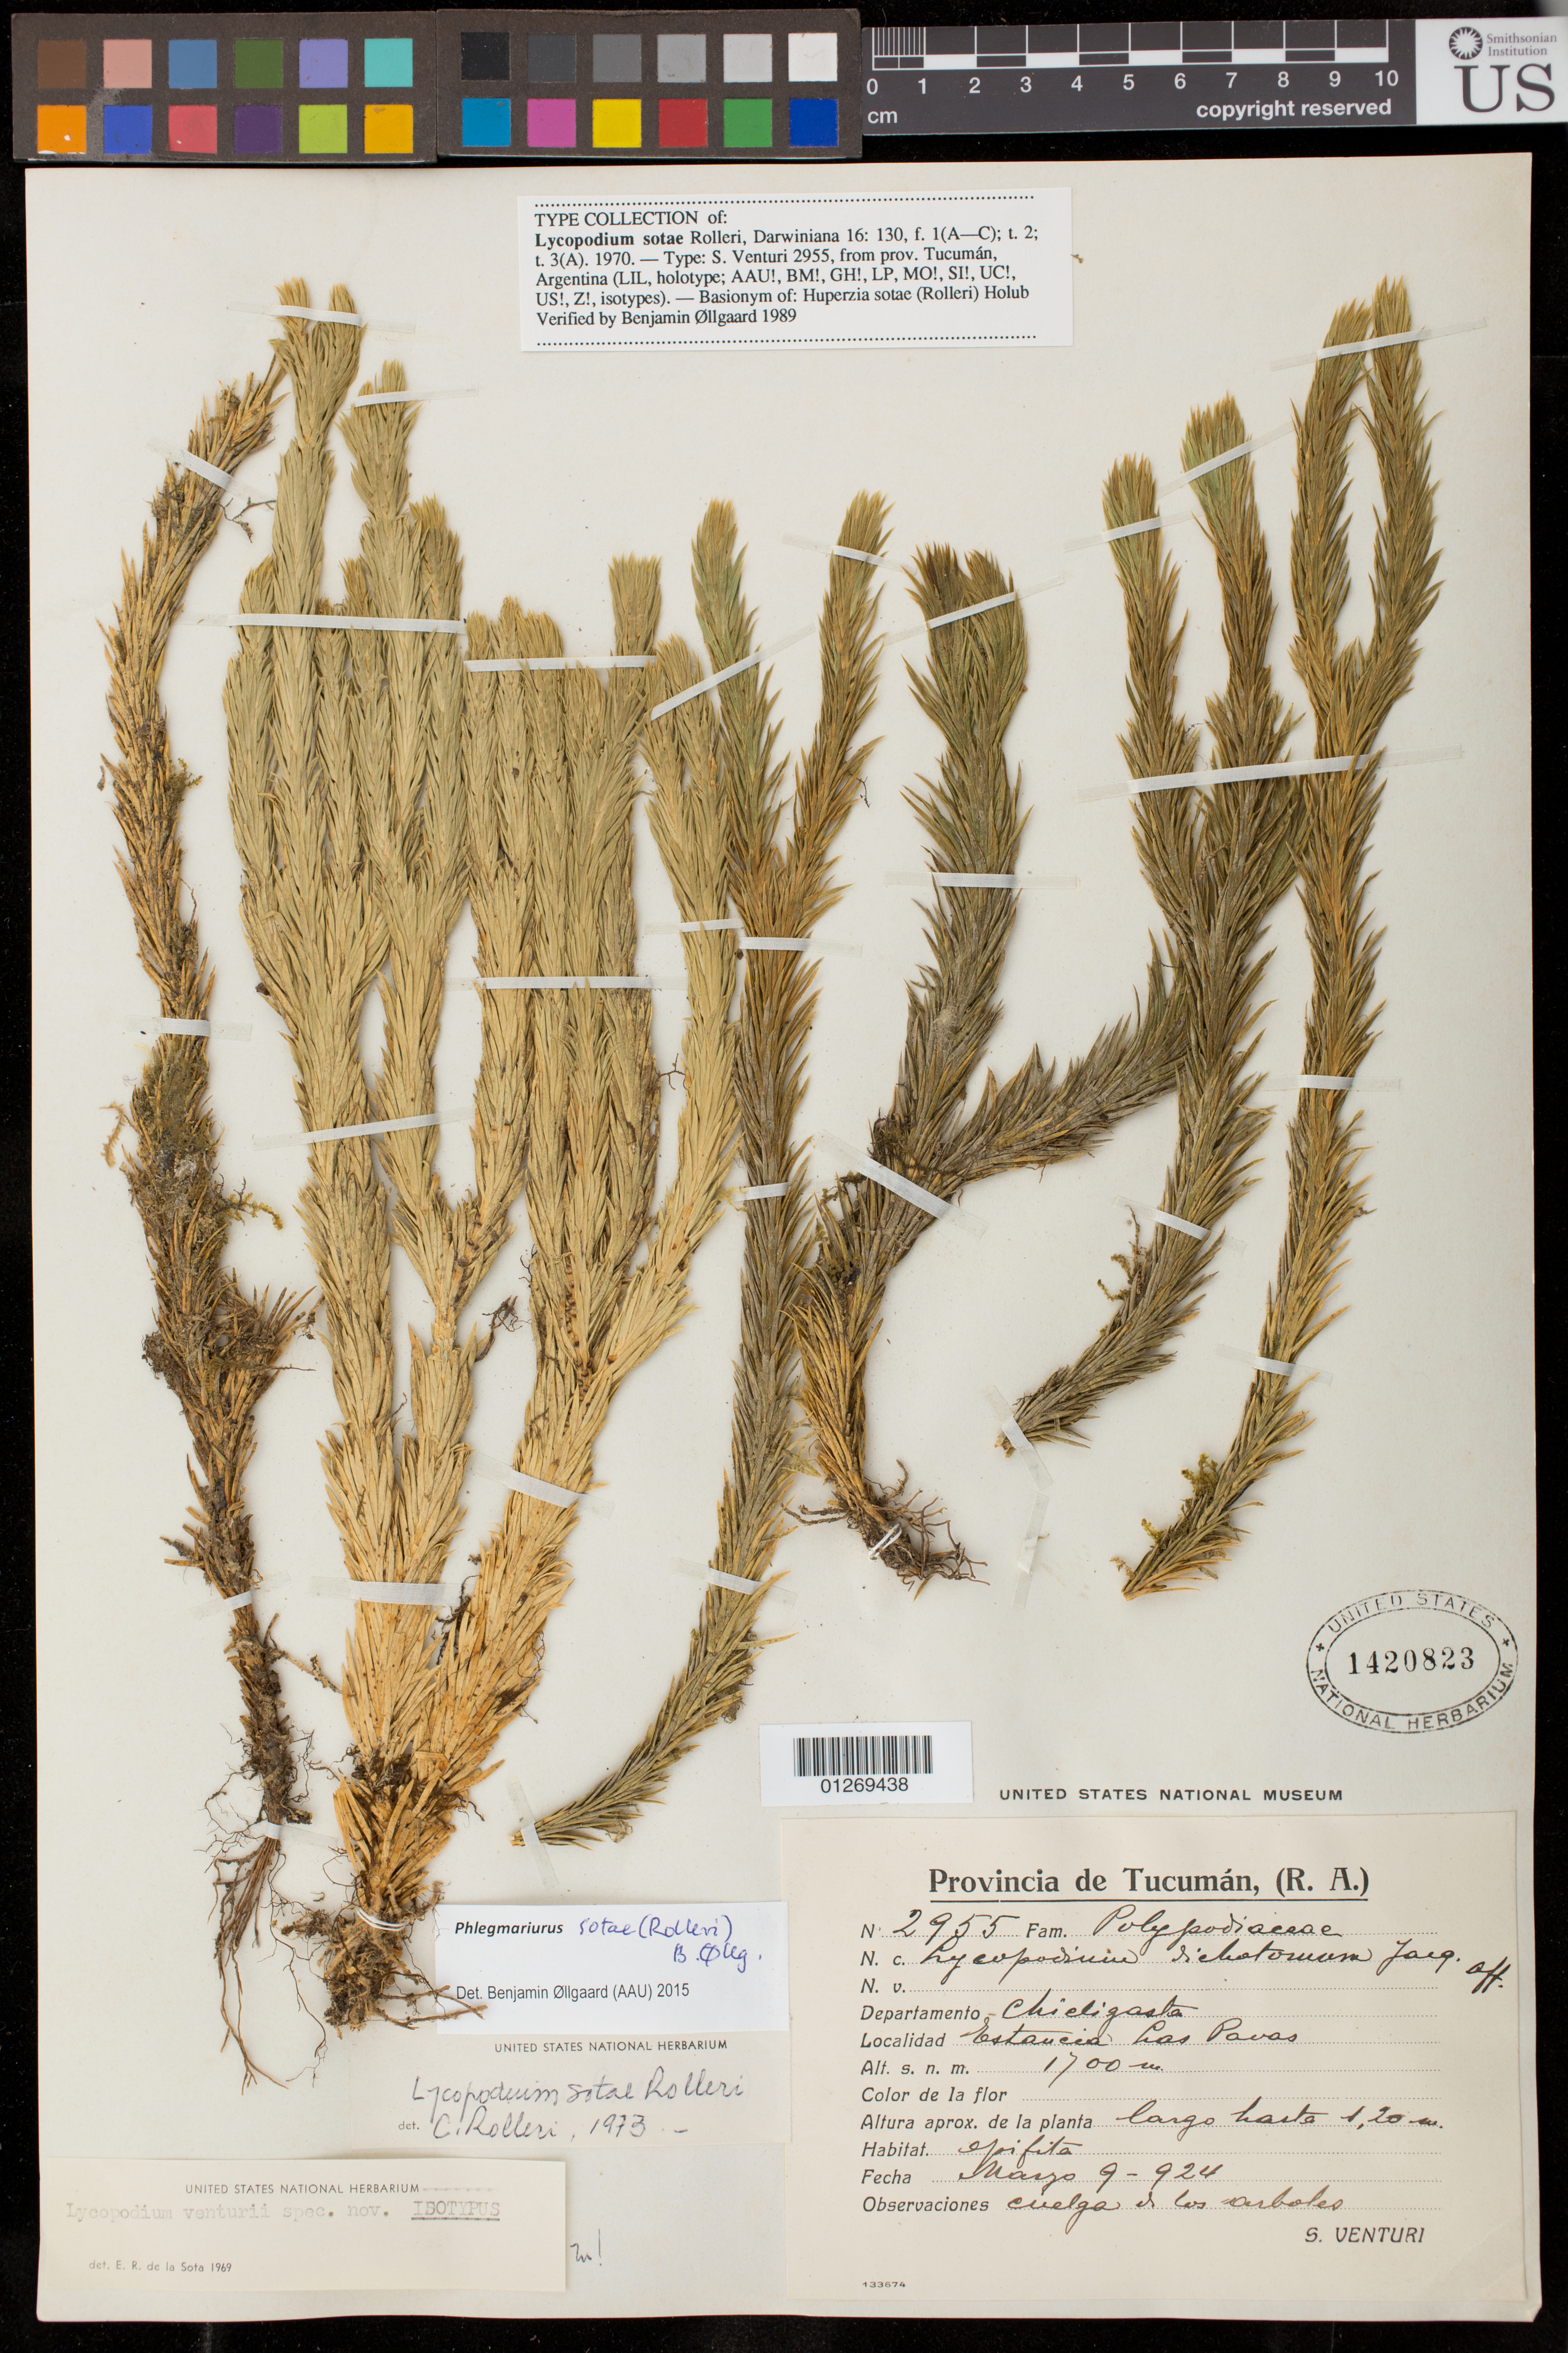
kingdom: Plantae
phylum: Tracheophyta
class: Lycopodiopsida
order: Lycopodiales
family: Lycopodiaceae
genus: Lycopodium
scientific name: Lycopodium sotae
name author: Rolleri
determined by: Rolleri, Cristina H.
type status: Isotype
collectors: S. Venturi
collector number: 2955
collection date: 1924-03-09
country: Argentina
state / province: Tucuman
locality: Provincia de Tucumán, (R.A.). Departamento Chicligasta, Estancia Las Pavas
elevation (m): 1700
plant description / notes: Annotated by E.R. de la Sota (1969) as "Lycopodium venturii spec. nov. ISOTYPUS" [name apparently never published]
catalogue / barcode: US 1420823